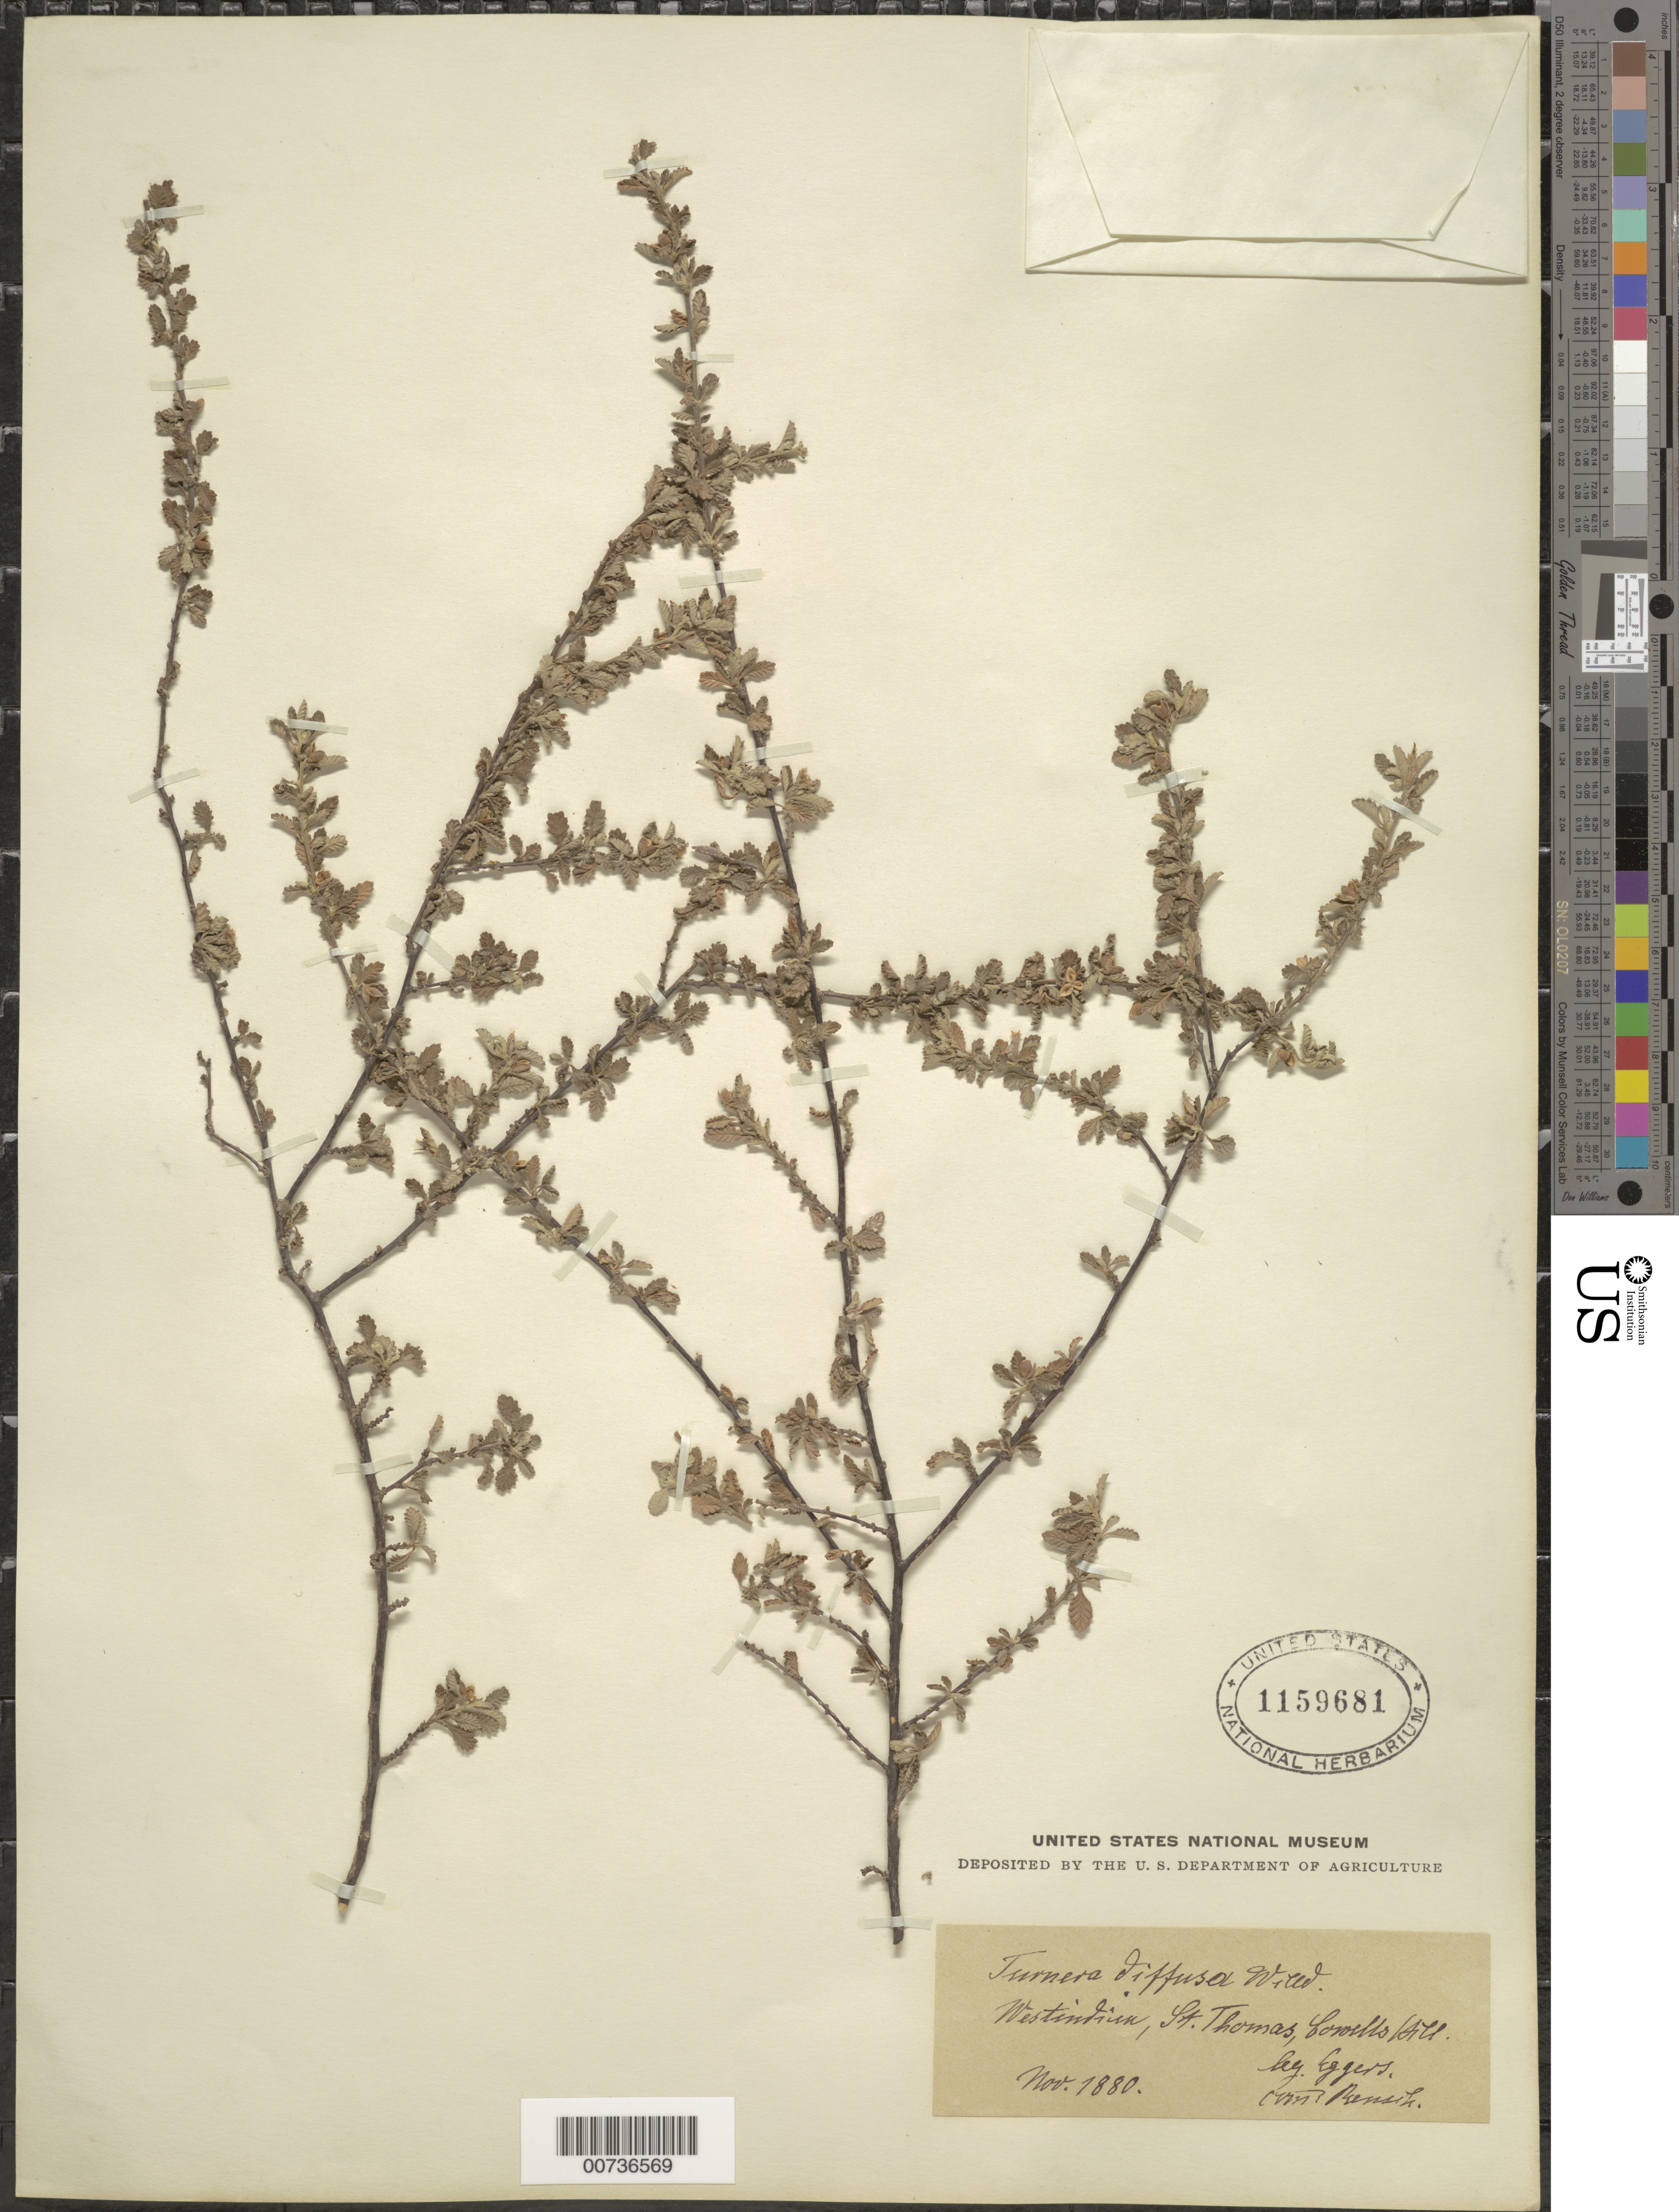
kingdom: Plantae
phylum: Tracheophyta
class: Magnoliopsida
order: Malpighiales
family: Turneraceae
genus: Turnera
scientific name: Turnera diffusa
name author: Willd. ex Schult.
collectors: H. F. A. von Eggers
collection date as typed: Nov 1880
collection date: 1880-11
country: U.S. Virgin Islands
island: St. Thomas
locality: Coroells hill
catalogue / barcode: US 1159681